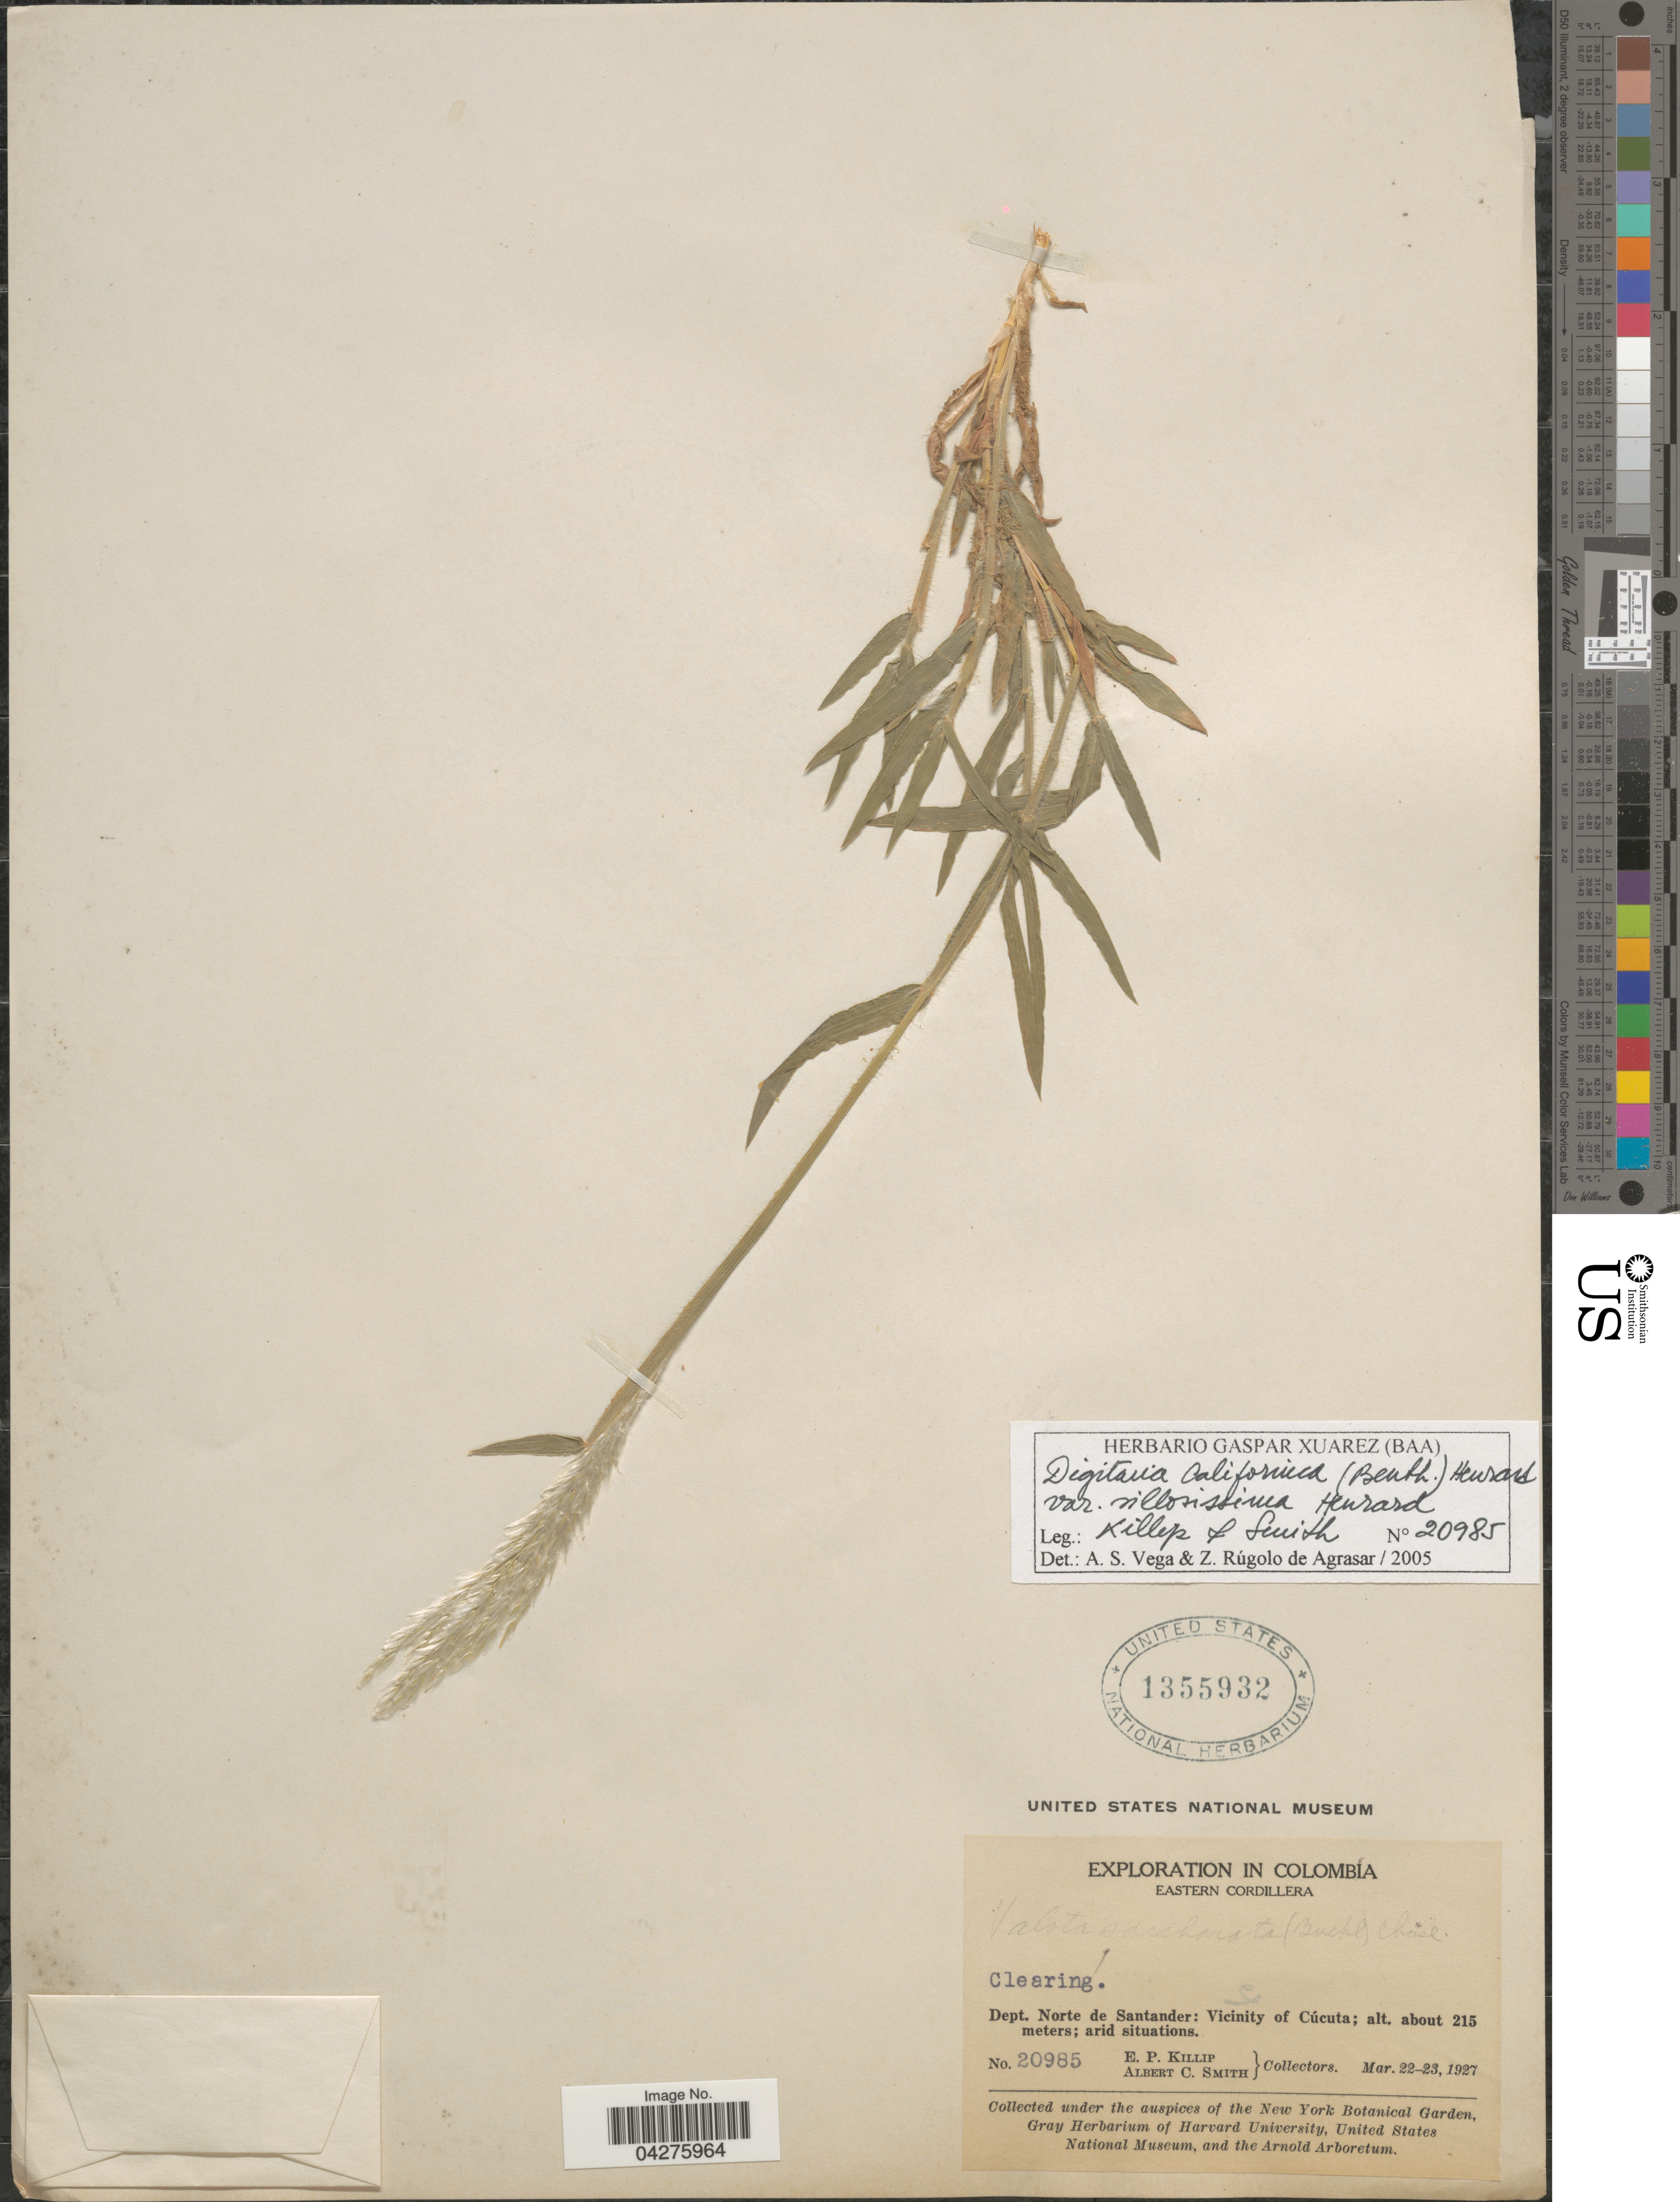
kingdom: Plantae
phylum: Tracheophyta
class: Liliopsida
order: Poales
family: Poaceae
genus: Digitaria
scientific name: Digitaria californica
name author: (Benth.) Henr.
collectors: E. P. Killip & A. C. Smith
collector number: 20985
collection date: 1927-03-22/1927-03-23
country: Colombia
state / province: Norte de Santander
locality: Exploration in Colombia. Eastern Cordillera. Clearing. Dept. Norte de Santander: Vicinity of Cúcuta.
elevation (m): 215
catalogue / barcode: US 1355932